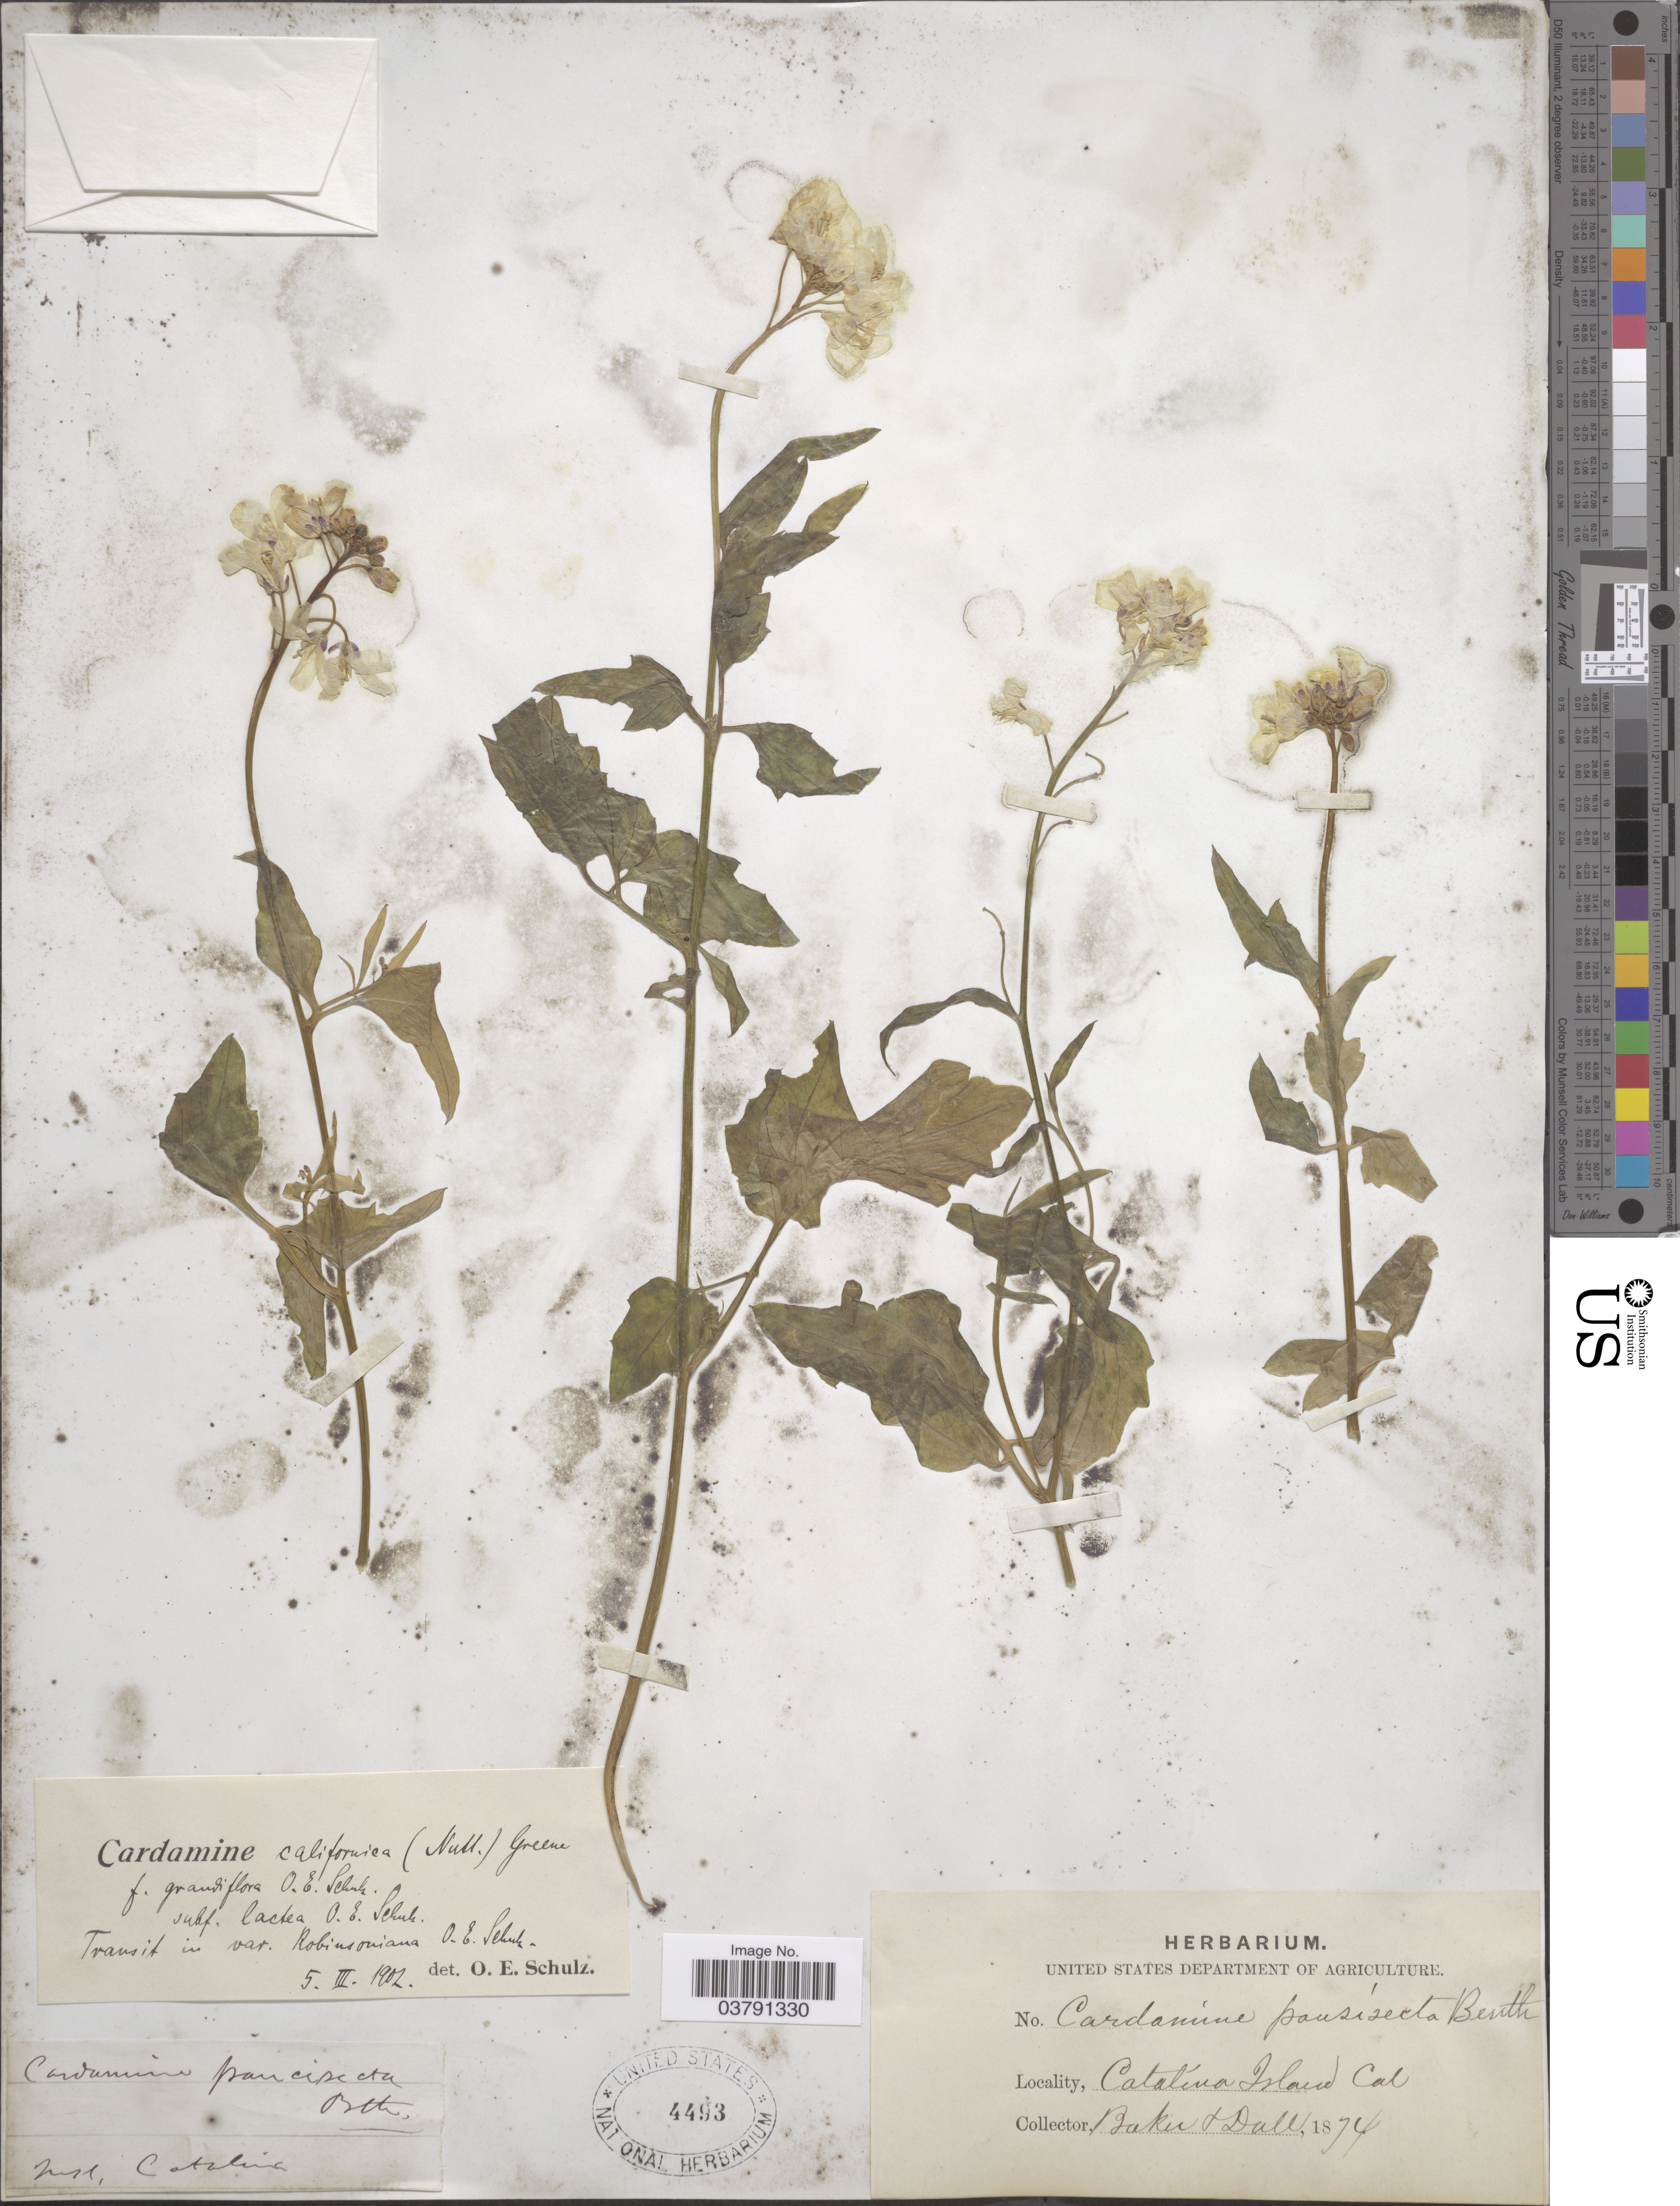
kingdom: Plantae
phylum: Tracheophyta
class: Magnoliopsida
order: Brassicales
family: Brassicaceae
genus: Dentaria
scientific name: Dentaria californica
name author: Nutt.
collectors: -- Baker & -. Dall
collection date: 1874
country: United States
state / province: California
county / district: Los Angeles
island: Santa Catalina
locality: Catalina Island.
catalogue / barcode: US 4493